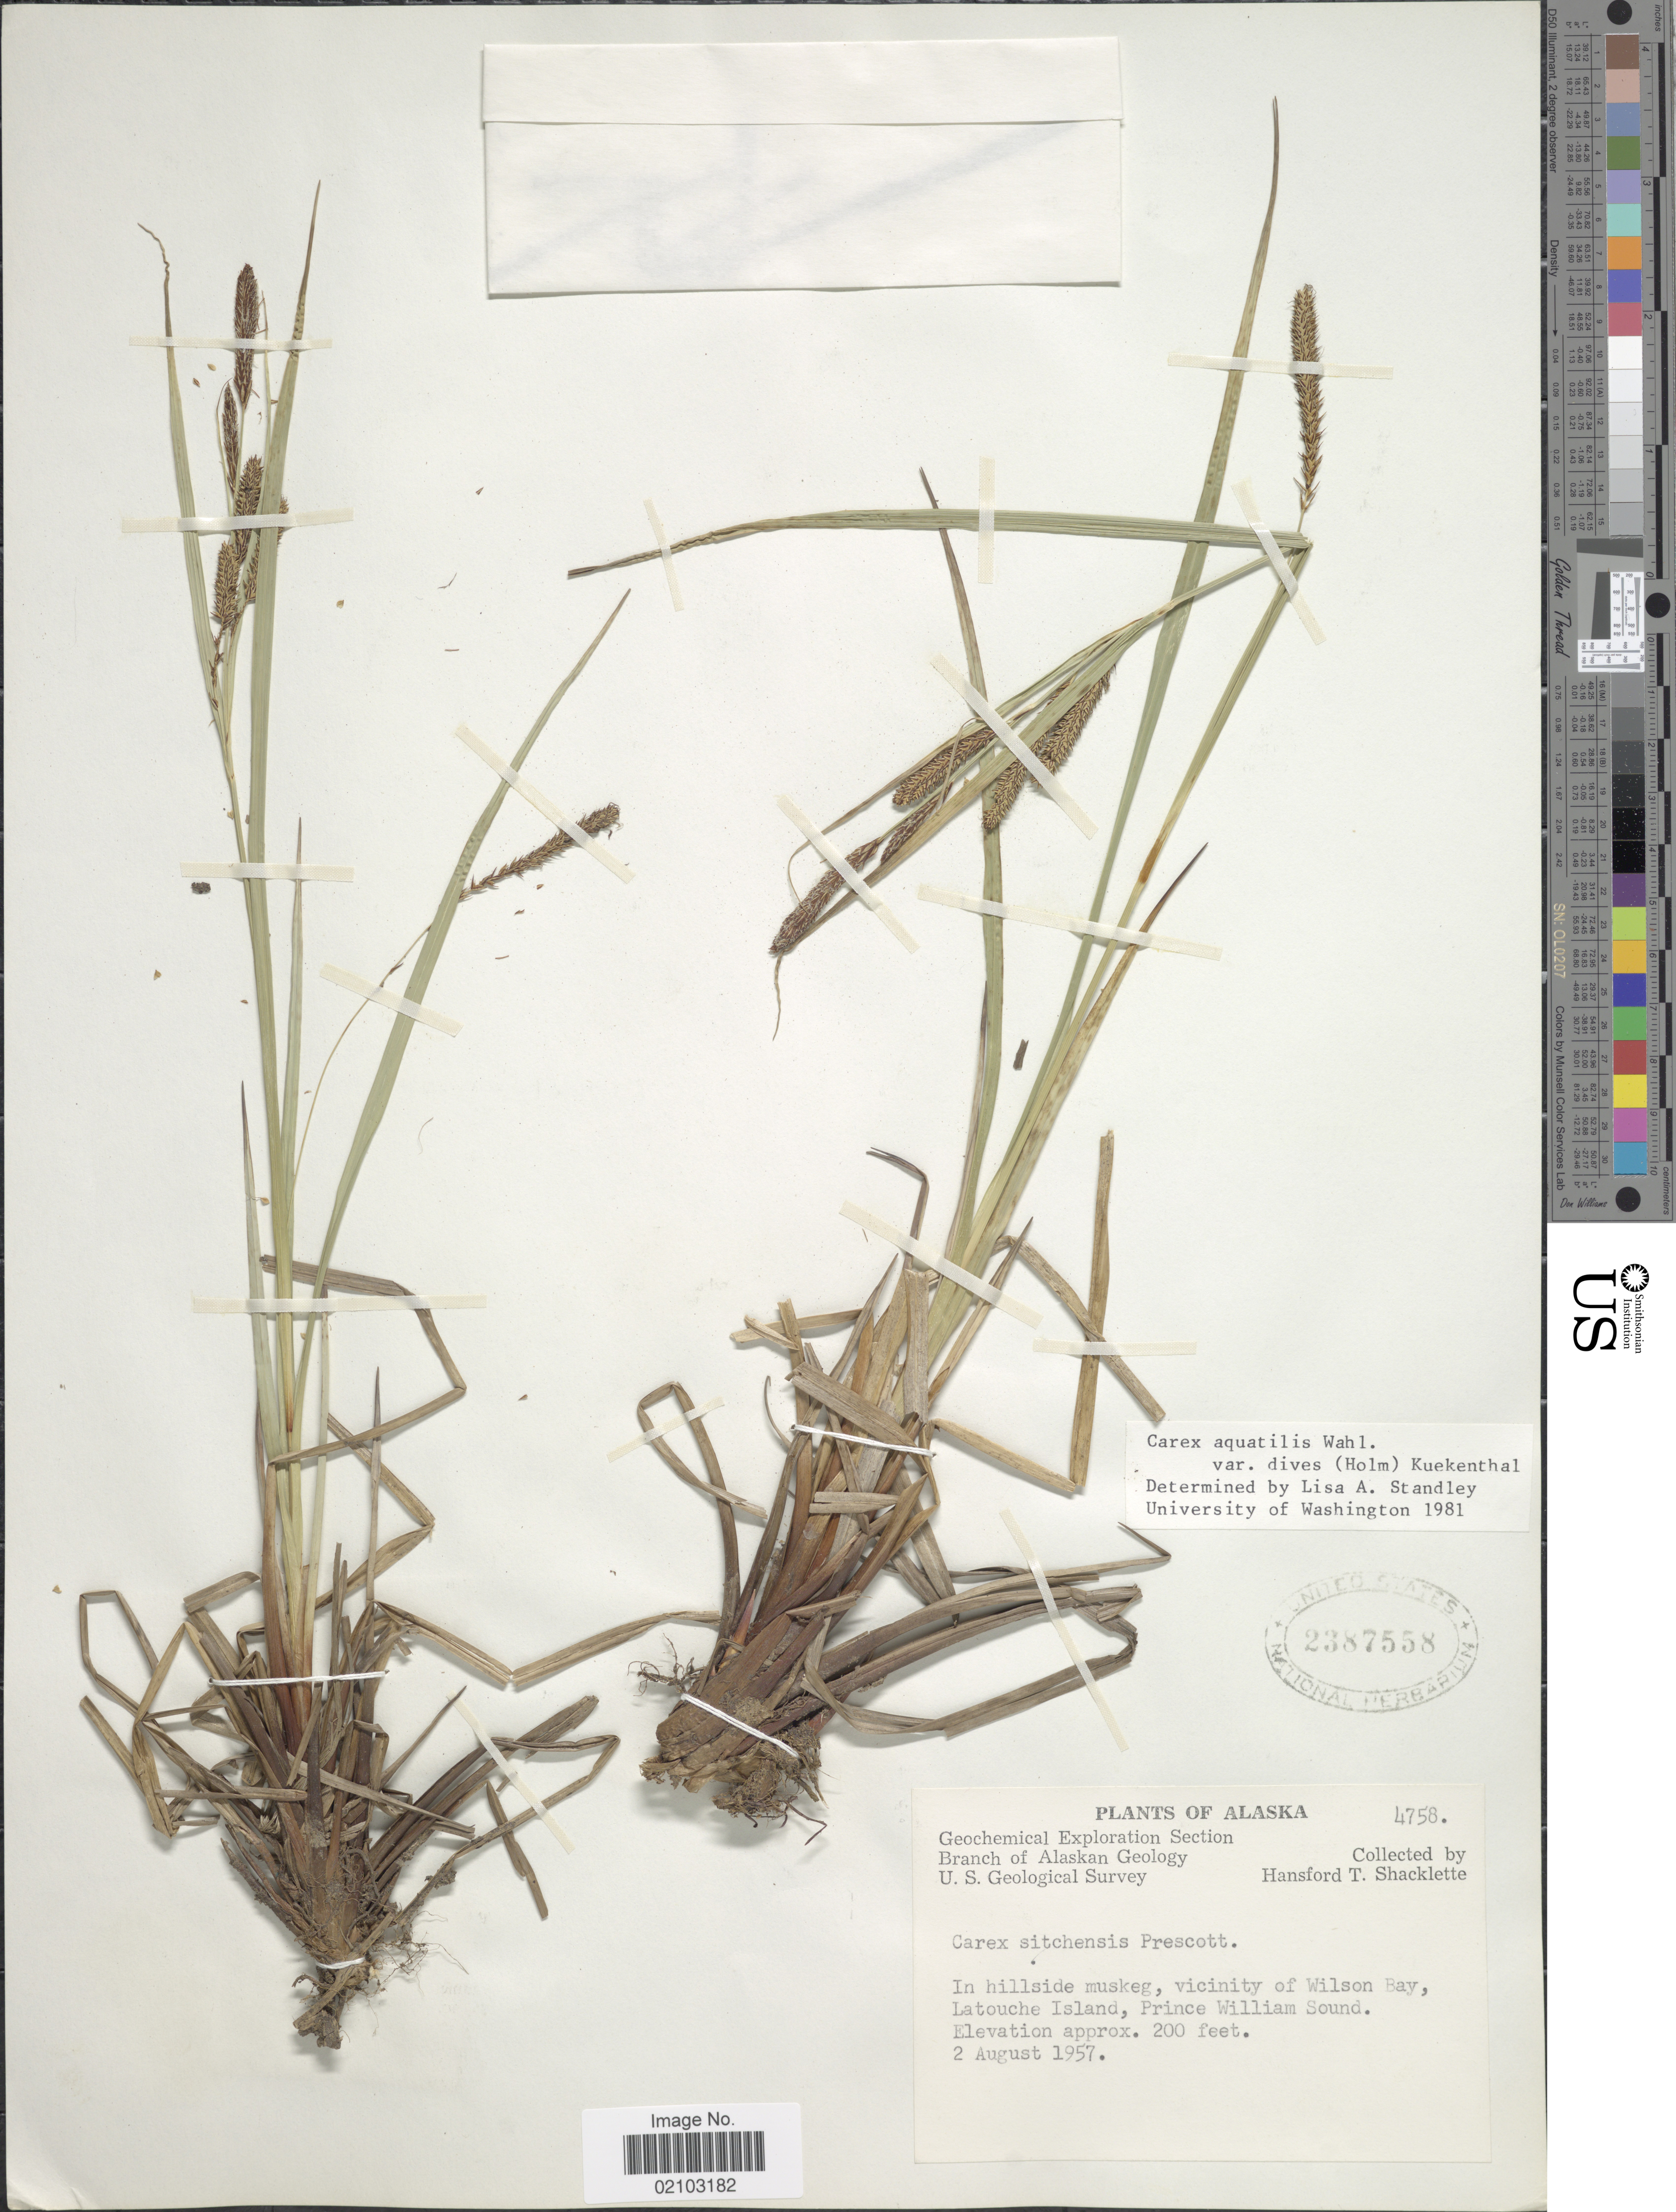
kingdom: Plantae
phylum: Tracheophyta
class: Liliopsida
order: Poales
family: Cyperaceae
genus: Carex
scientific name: Carex aquatilis var. dives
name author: (Holm) Kük.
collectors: H. Shacklette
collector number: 4758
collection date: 1957-08-02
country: United States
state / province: Alaska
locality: In hillside muskeg, vicinity of Wilson Bay, Latouche Island, Prince William Sound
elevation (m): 61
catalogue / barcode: US 2387558